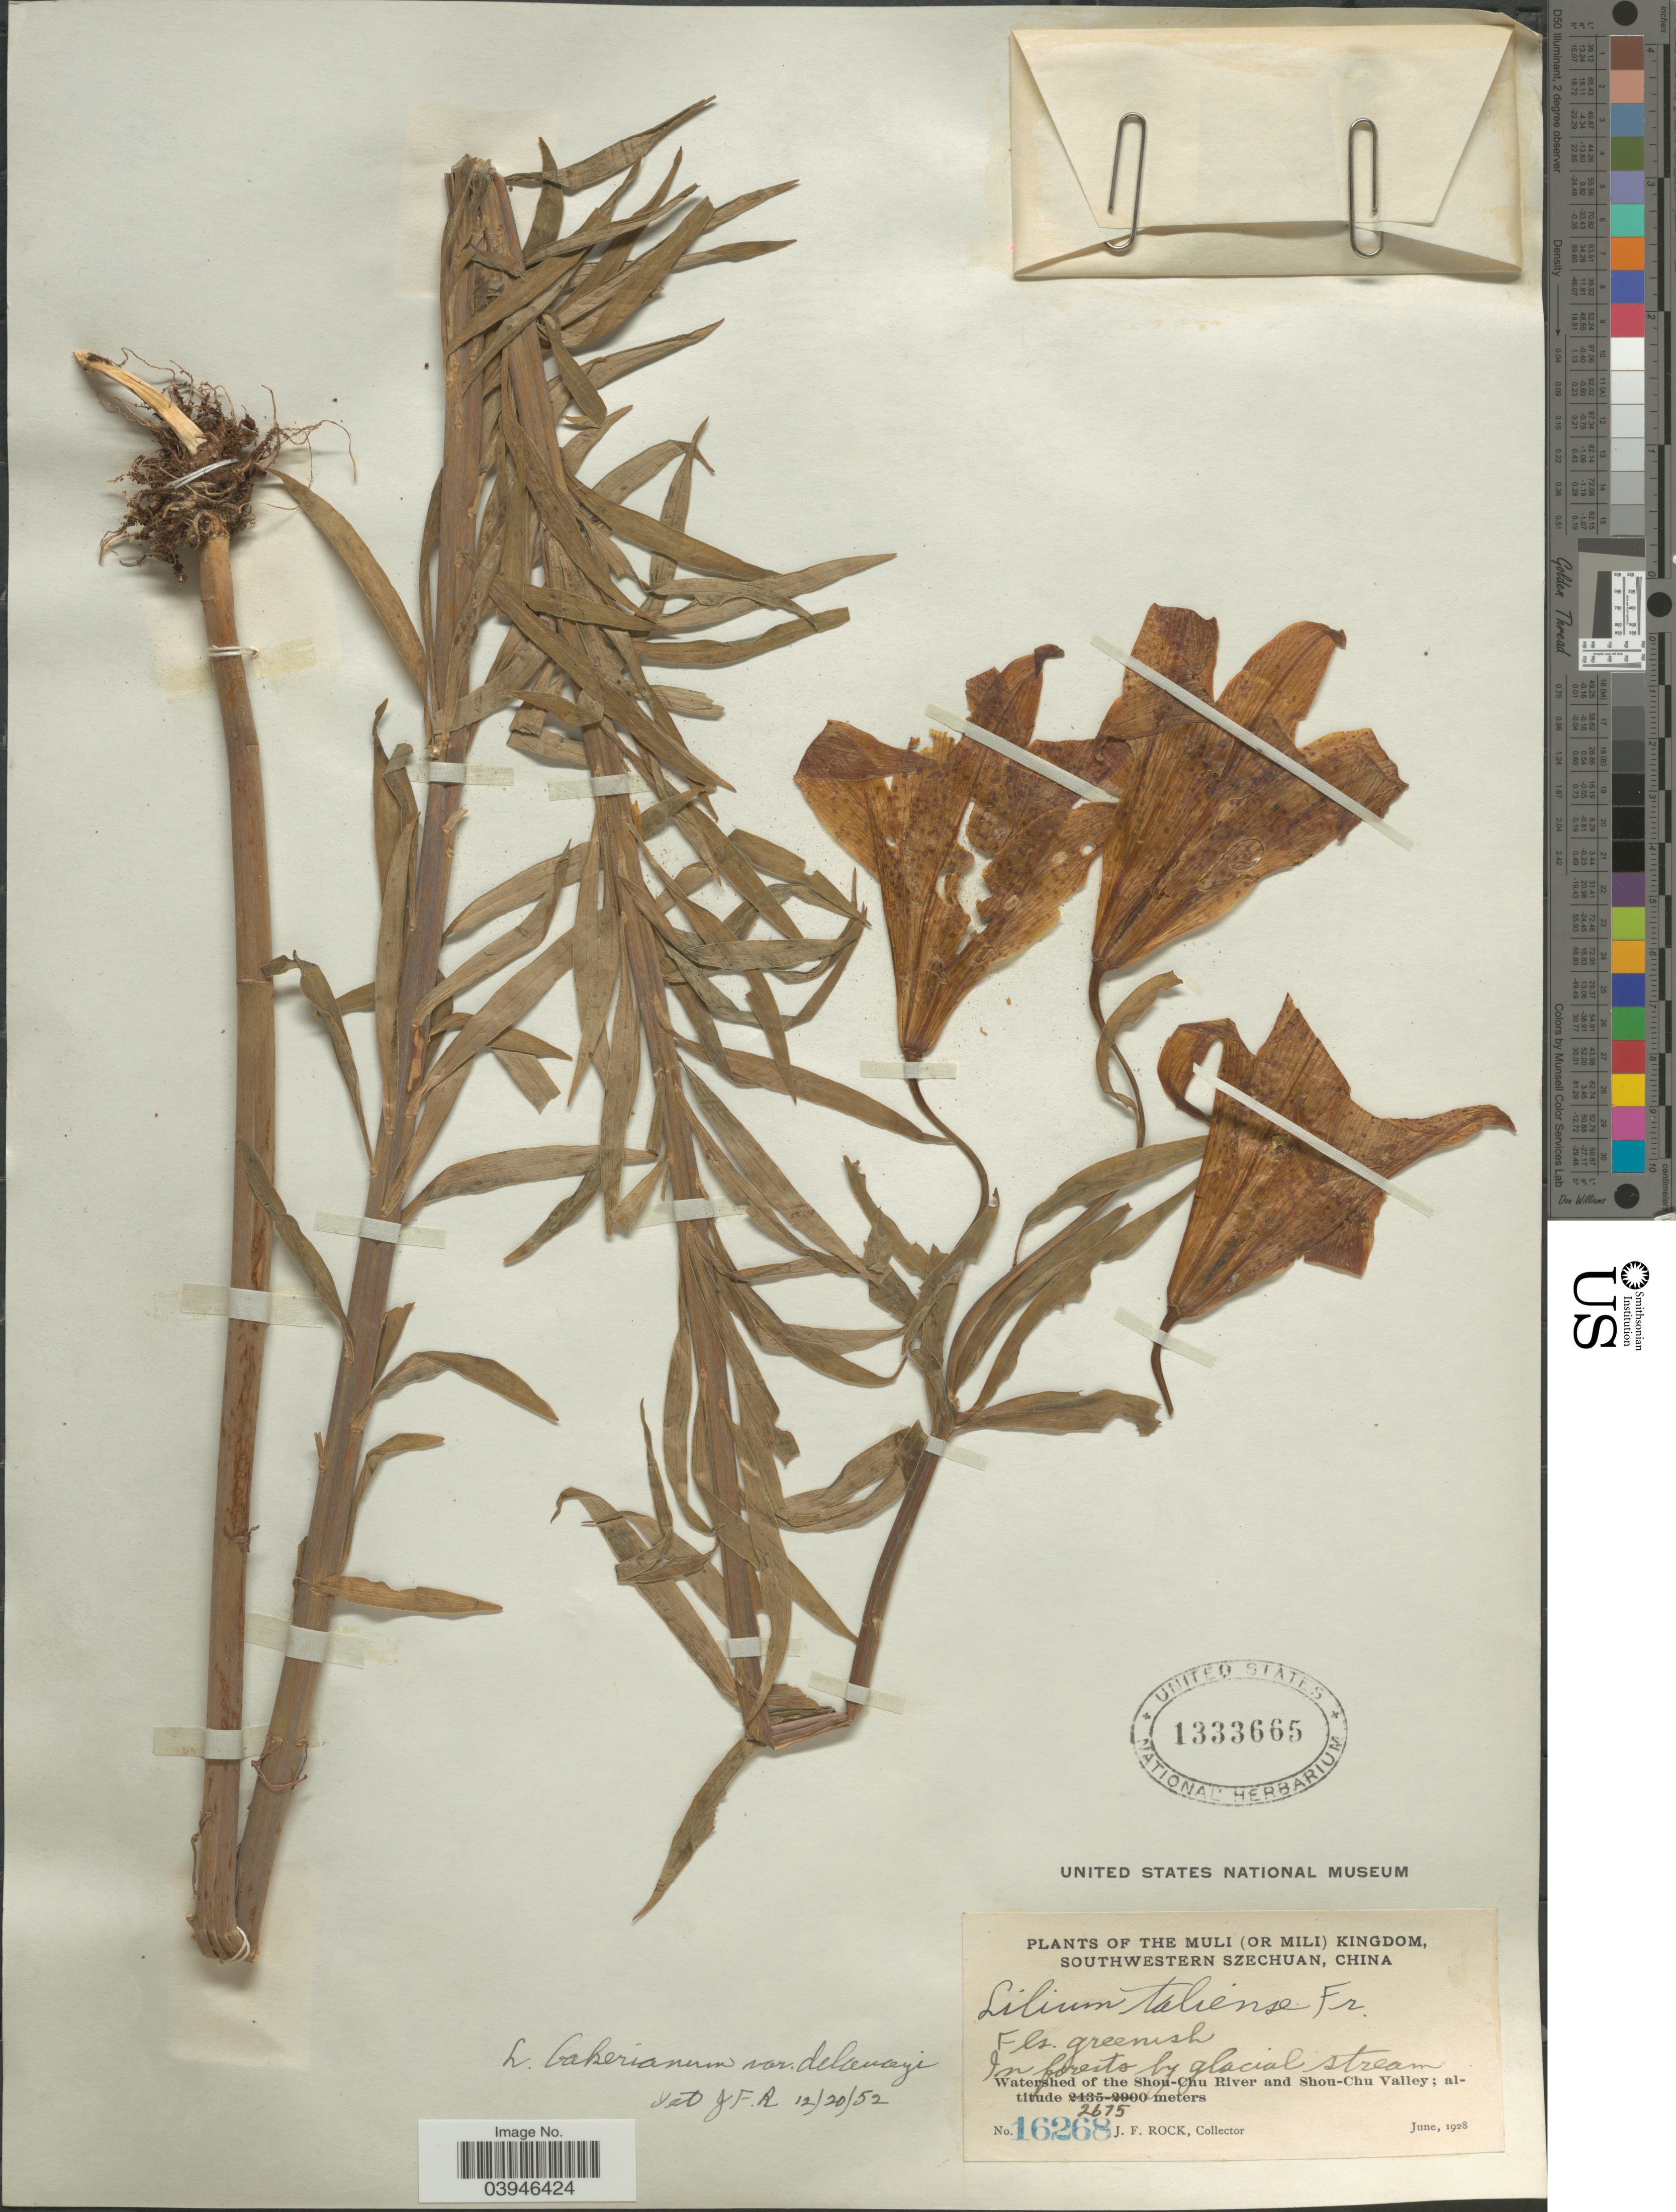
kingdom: Plantae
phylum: Tracheophyta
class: Liliopsida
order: Liliales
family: Liliaceae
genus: Lilium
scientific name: Lilium bakerianum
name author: Collett & Hemsl.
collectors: J. Rock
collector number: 16268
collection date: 1928-06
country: China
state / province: Sichuan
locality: The Muli (or Mili) Kingdom, Southwestern Szechuan. In forests by glacial stream. Watershed of the Shou-Chu River and Shou-Chu Valley.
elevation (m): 2675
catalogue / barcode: US 1333665